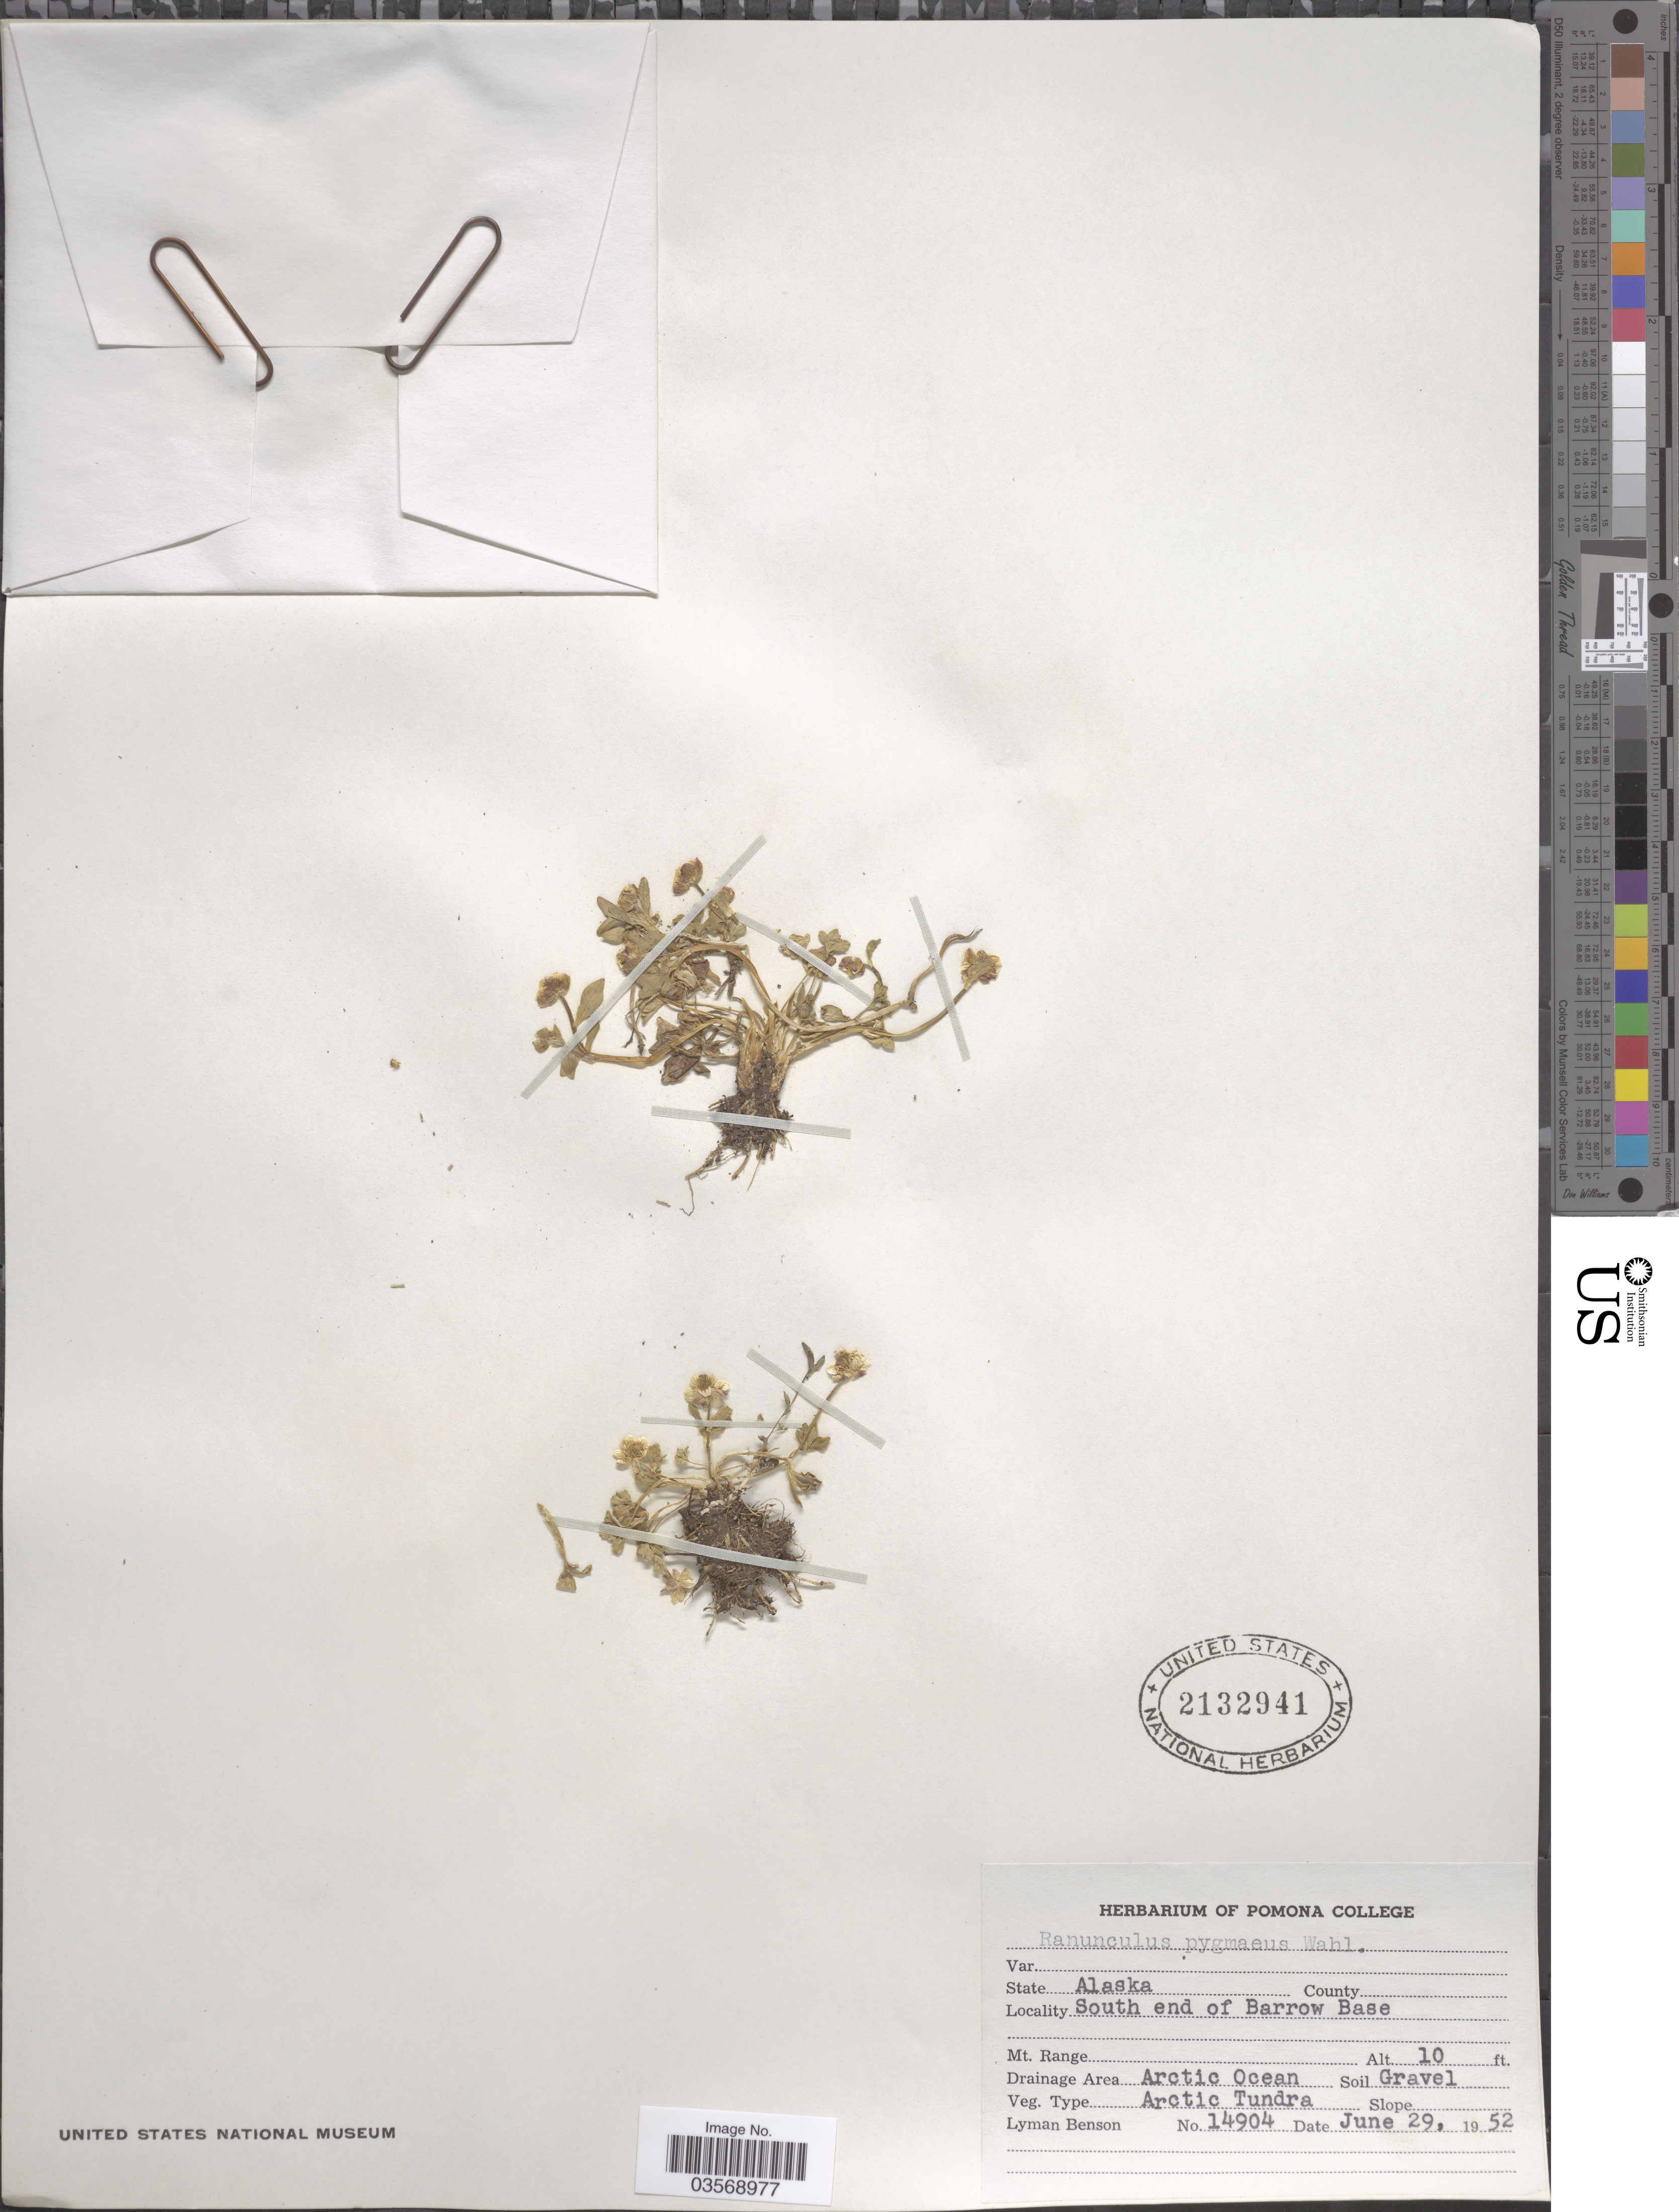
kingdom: Plantae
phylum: Tracheophyta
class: Magnoliopsida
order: Ranunculales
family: Ranunculaceae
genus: Ranunculus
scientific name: Ranunculus pygmaeus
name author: Wahlenb.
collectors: L. D. Benson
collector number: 14904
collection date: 1952-06-29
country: United States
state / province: Alaska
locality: South end of Barrow Base. Drainage Area Arctic Ocean.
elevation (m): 3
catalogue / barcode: US 2132941